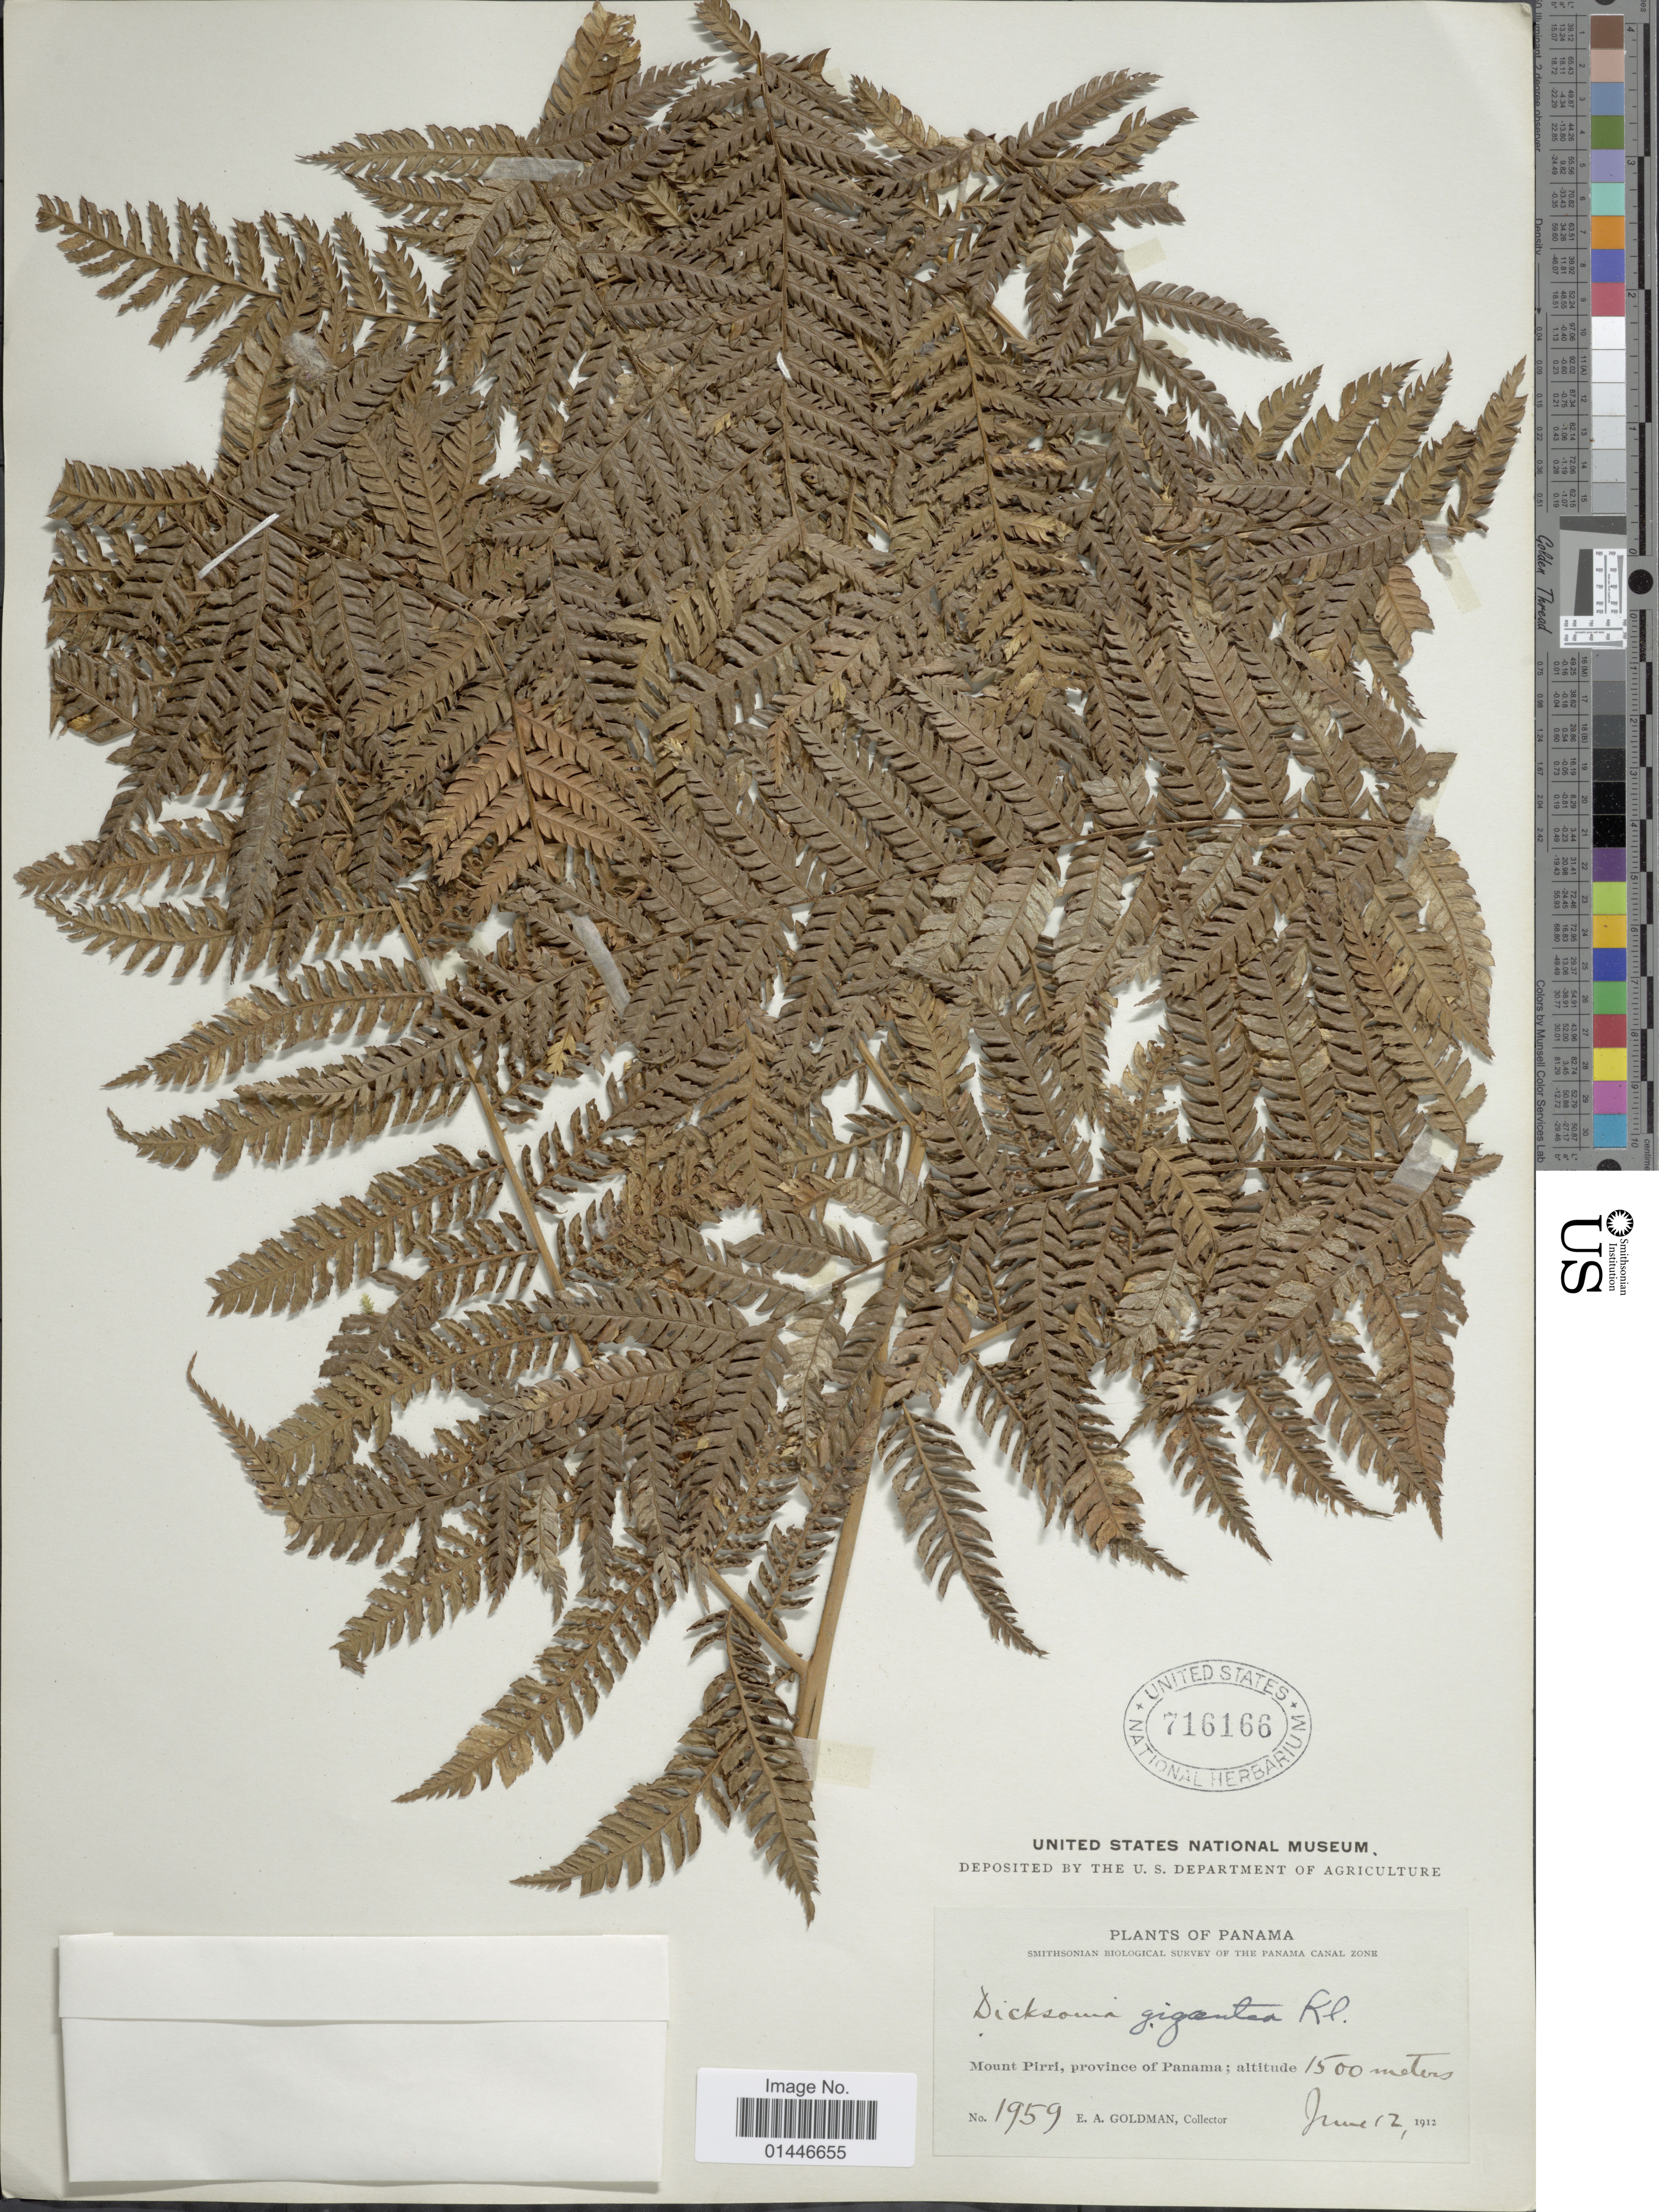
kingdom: Plantae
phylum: Tracheophyta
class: Polypodiopsida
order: Cyatheales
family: Dicksoniaceae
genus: Dicksonia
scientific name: Dicksonia gigantea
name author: H. Karst.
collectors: E. A. Goldman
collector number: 1959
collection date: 1912-06-12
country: Panama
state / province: Panamá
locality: Mount Pirri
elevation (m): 1500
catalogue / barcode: US 716166